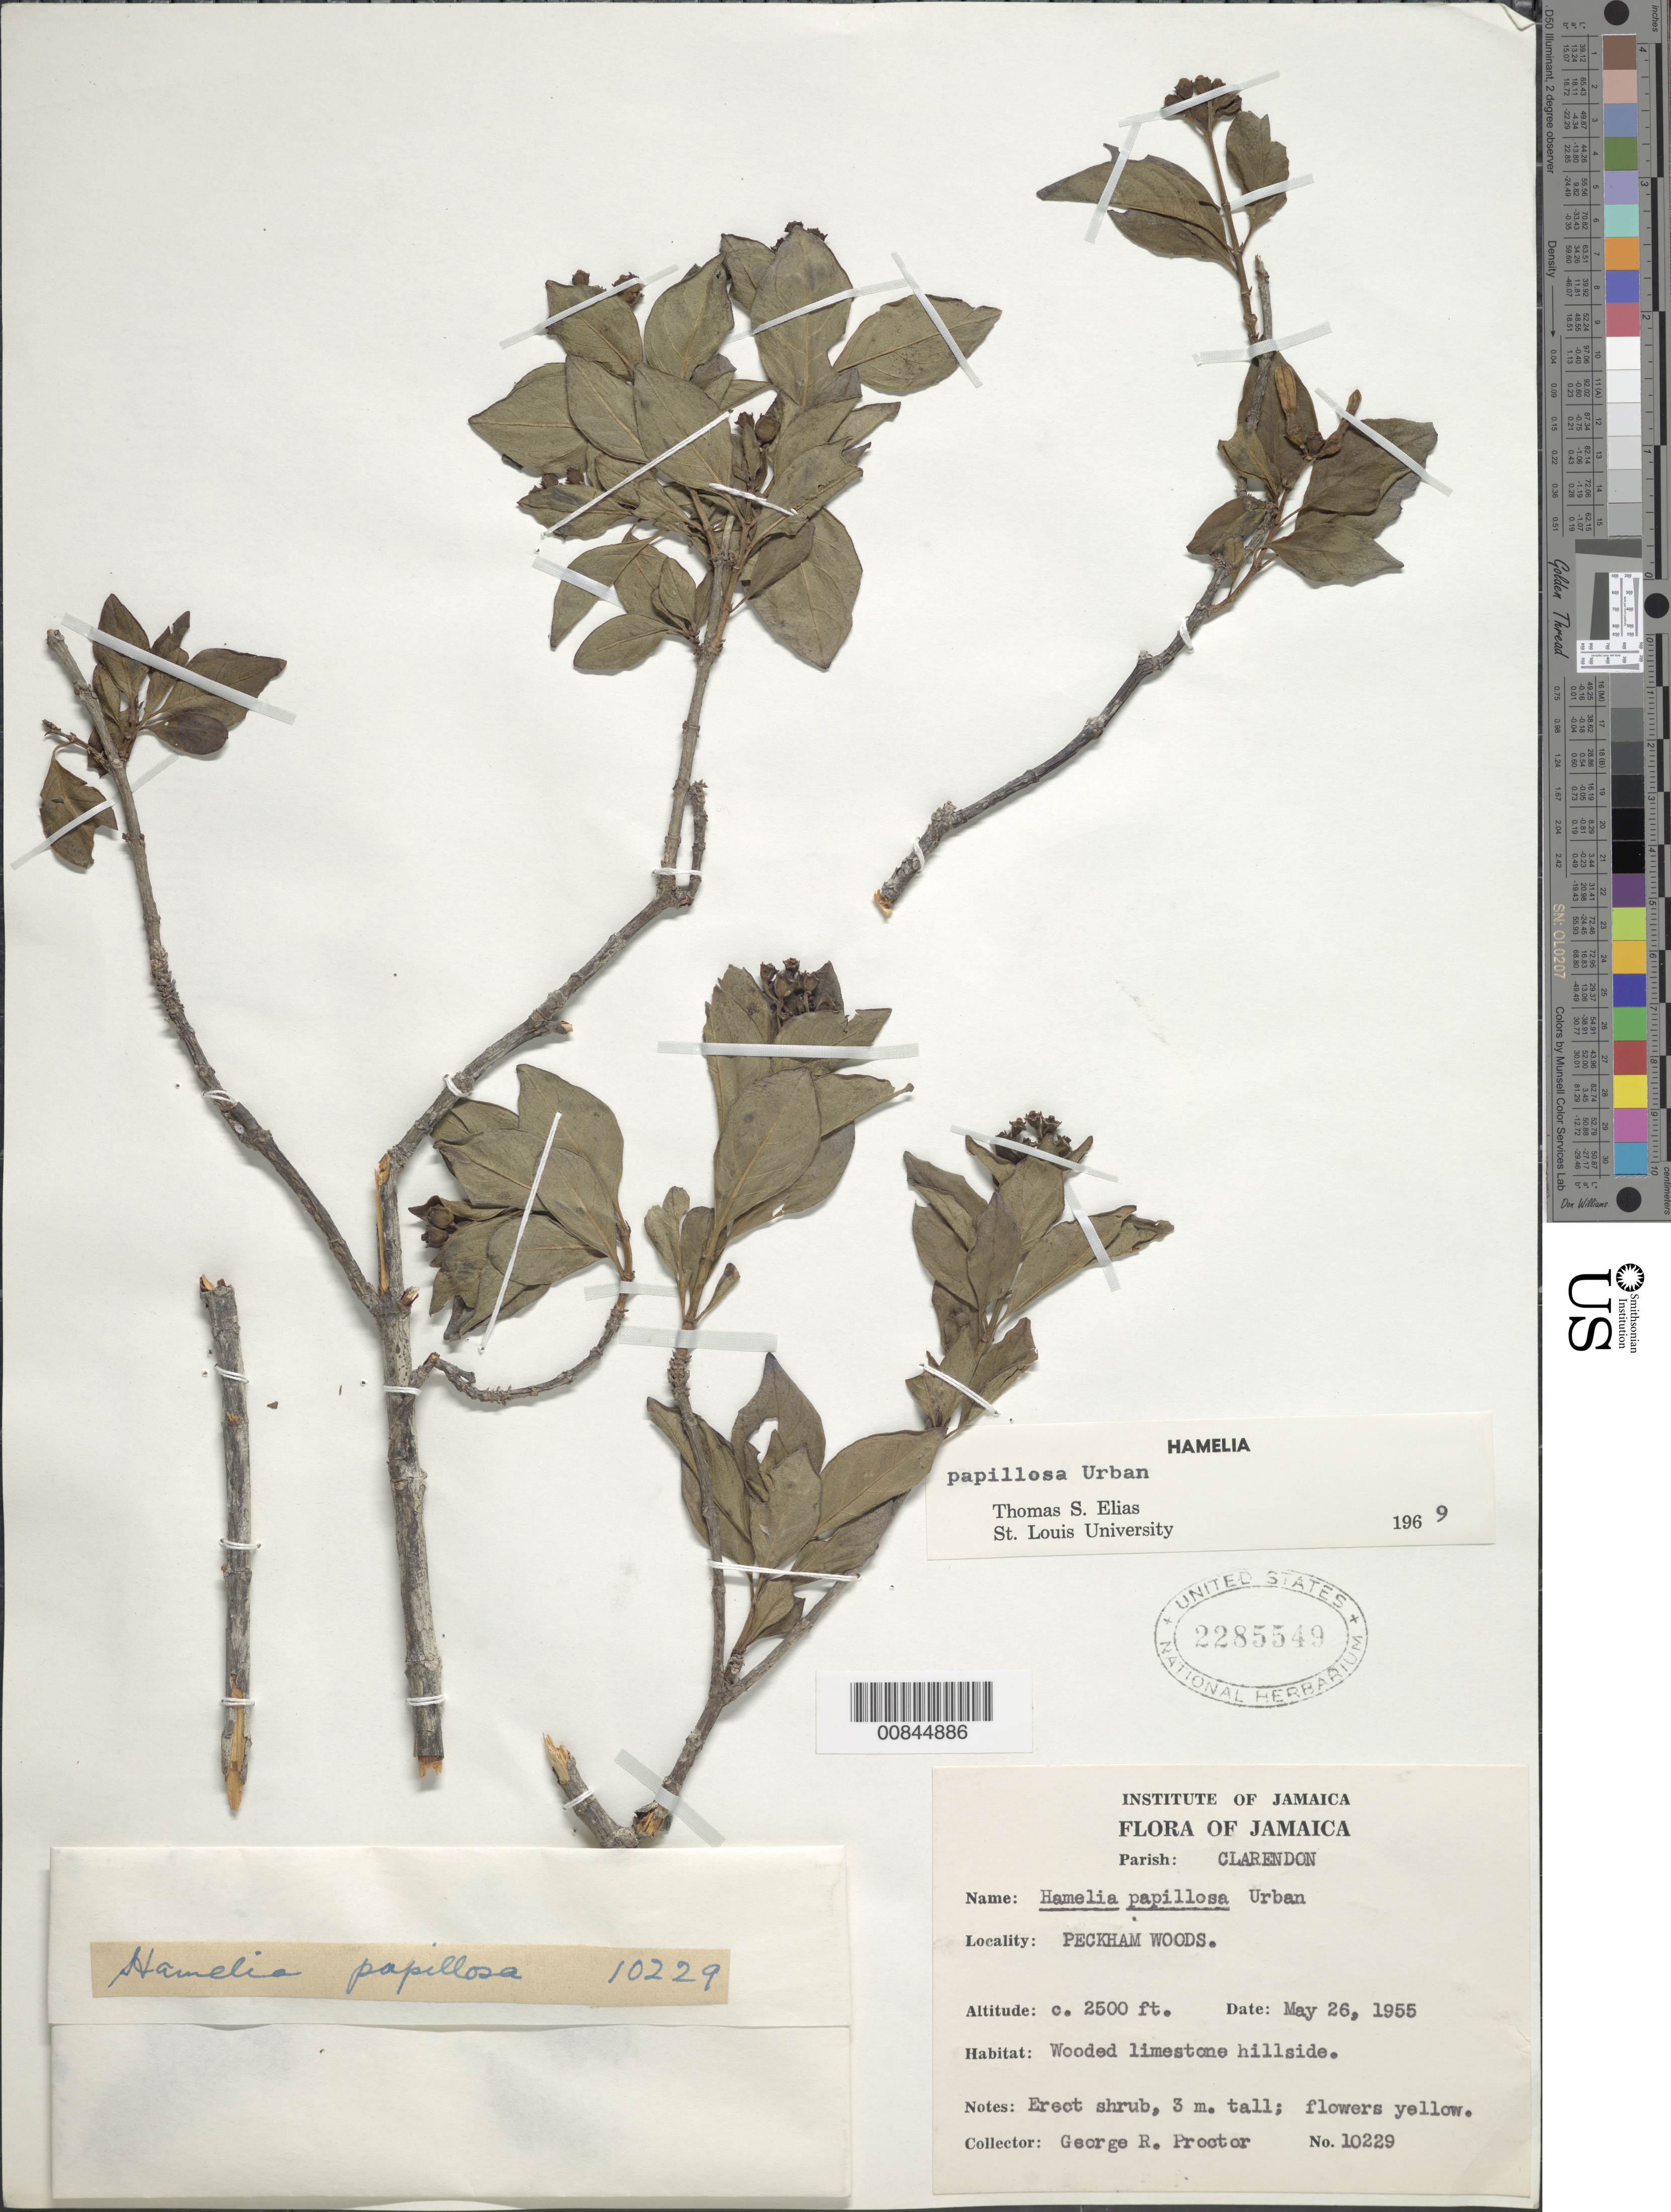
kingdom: Plantae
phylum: Tracheophyta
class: Magnoliopsida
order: Gentianales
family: Rubiaceae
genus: Hamelia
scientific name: Hamelia papillosa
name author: Urb.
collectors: G. R. Proctor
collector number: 10229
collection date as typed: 26 May 1955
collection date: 1955-05-26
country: Jamaica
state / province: Clarendon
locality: Peckham Woods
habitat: Wooded limestone hillside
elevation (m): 762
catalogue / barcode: US 2285549